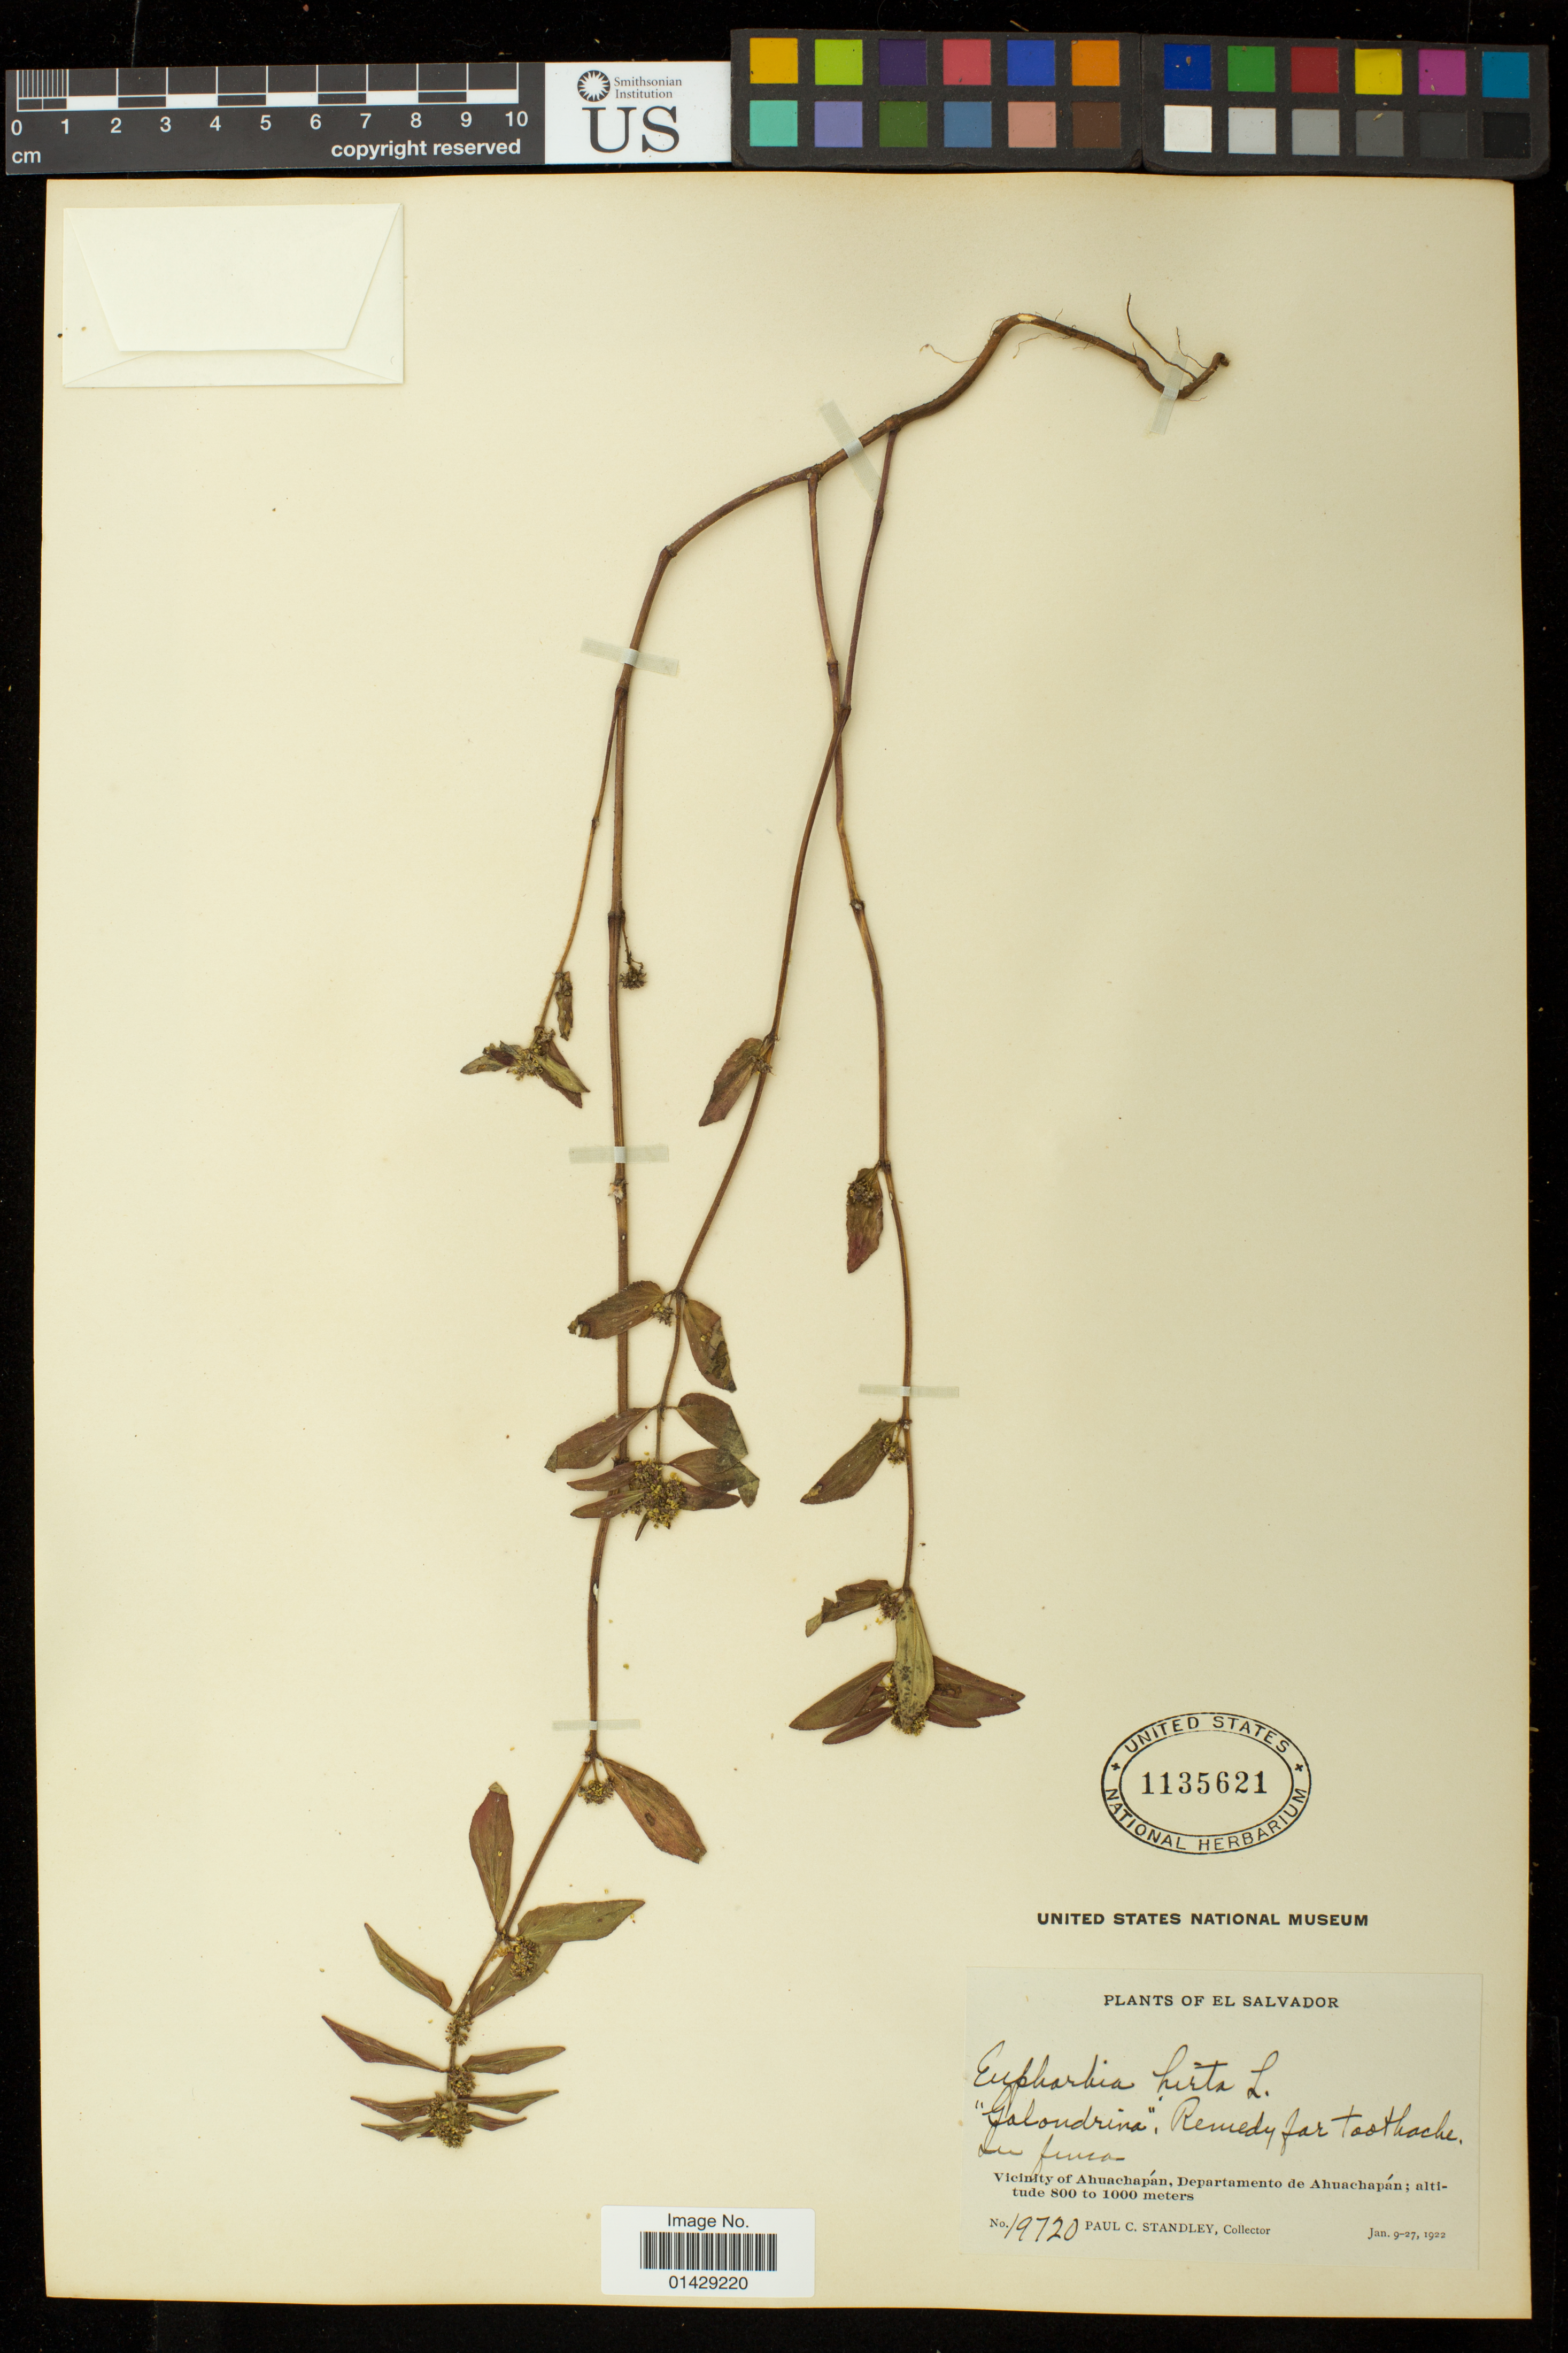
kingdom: Plantae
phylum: Tracheophyta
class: Magnoliopsida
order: Malpighiales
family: Euphorbiaceae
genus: Euphorbia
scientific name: Euphorbia hirta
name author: L.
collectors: P. C. Standley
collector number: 19720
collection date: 1922-01-09/1922-01-27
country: El Salvador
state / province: Ahuachapan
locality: Vicinity of Ahuachapan.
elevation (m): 800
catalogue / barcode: US 1135621